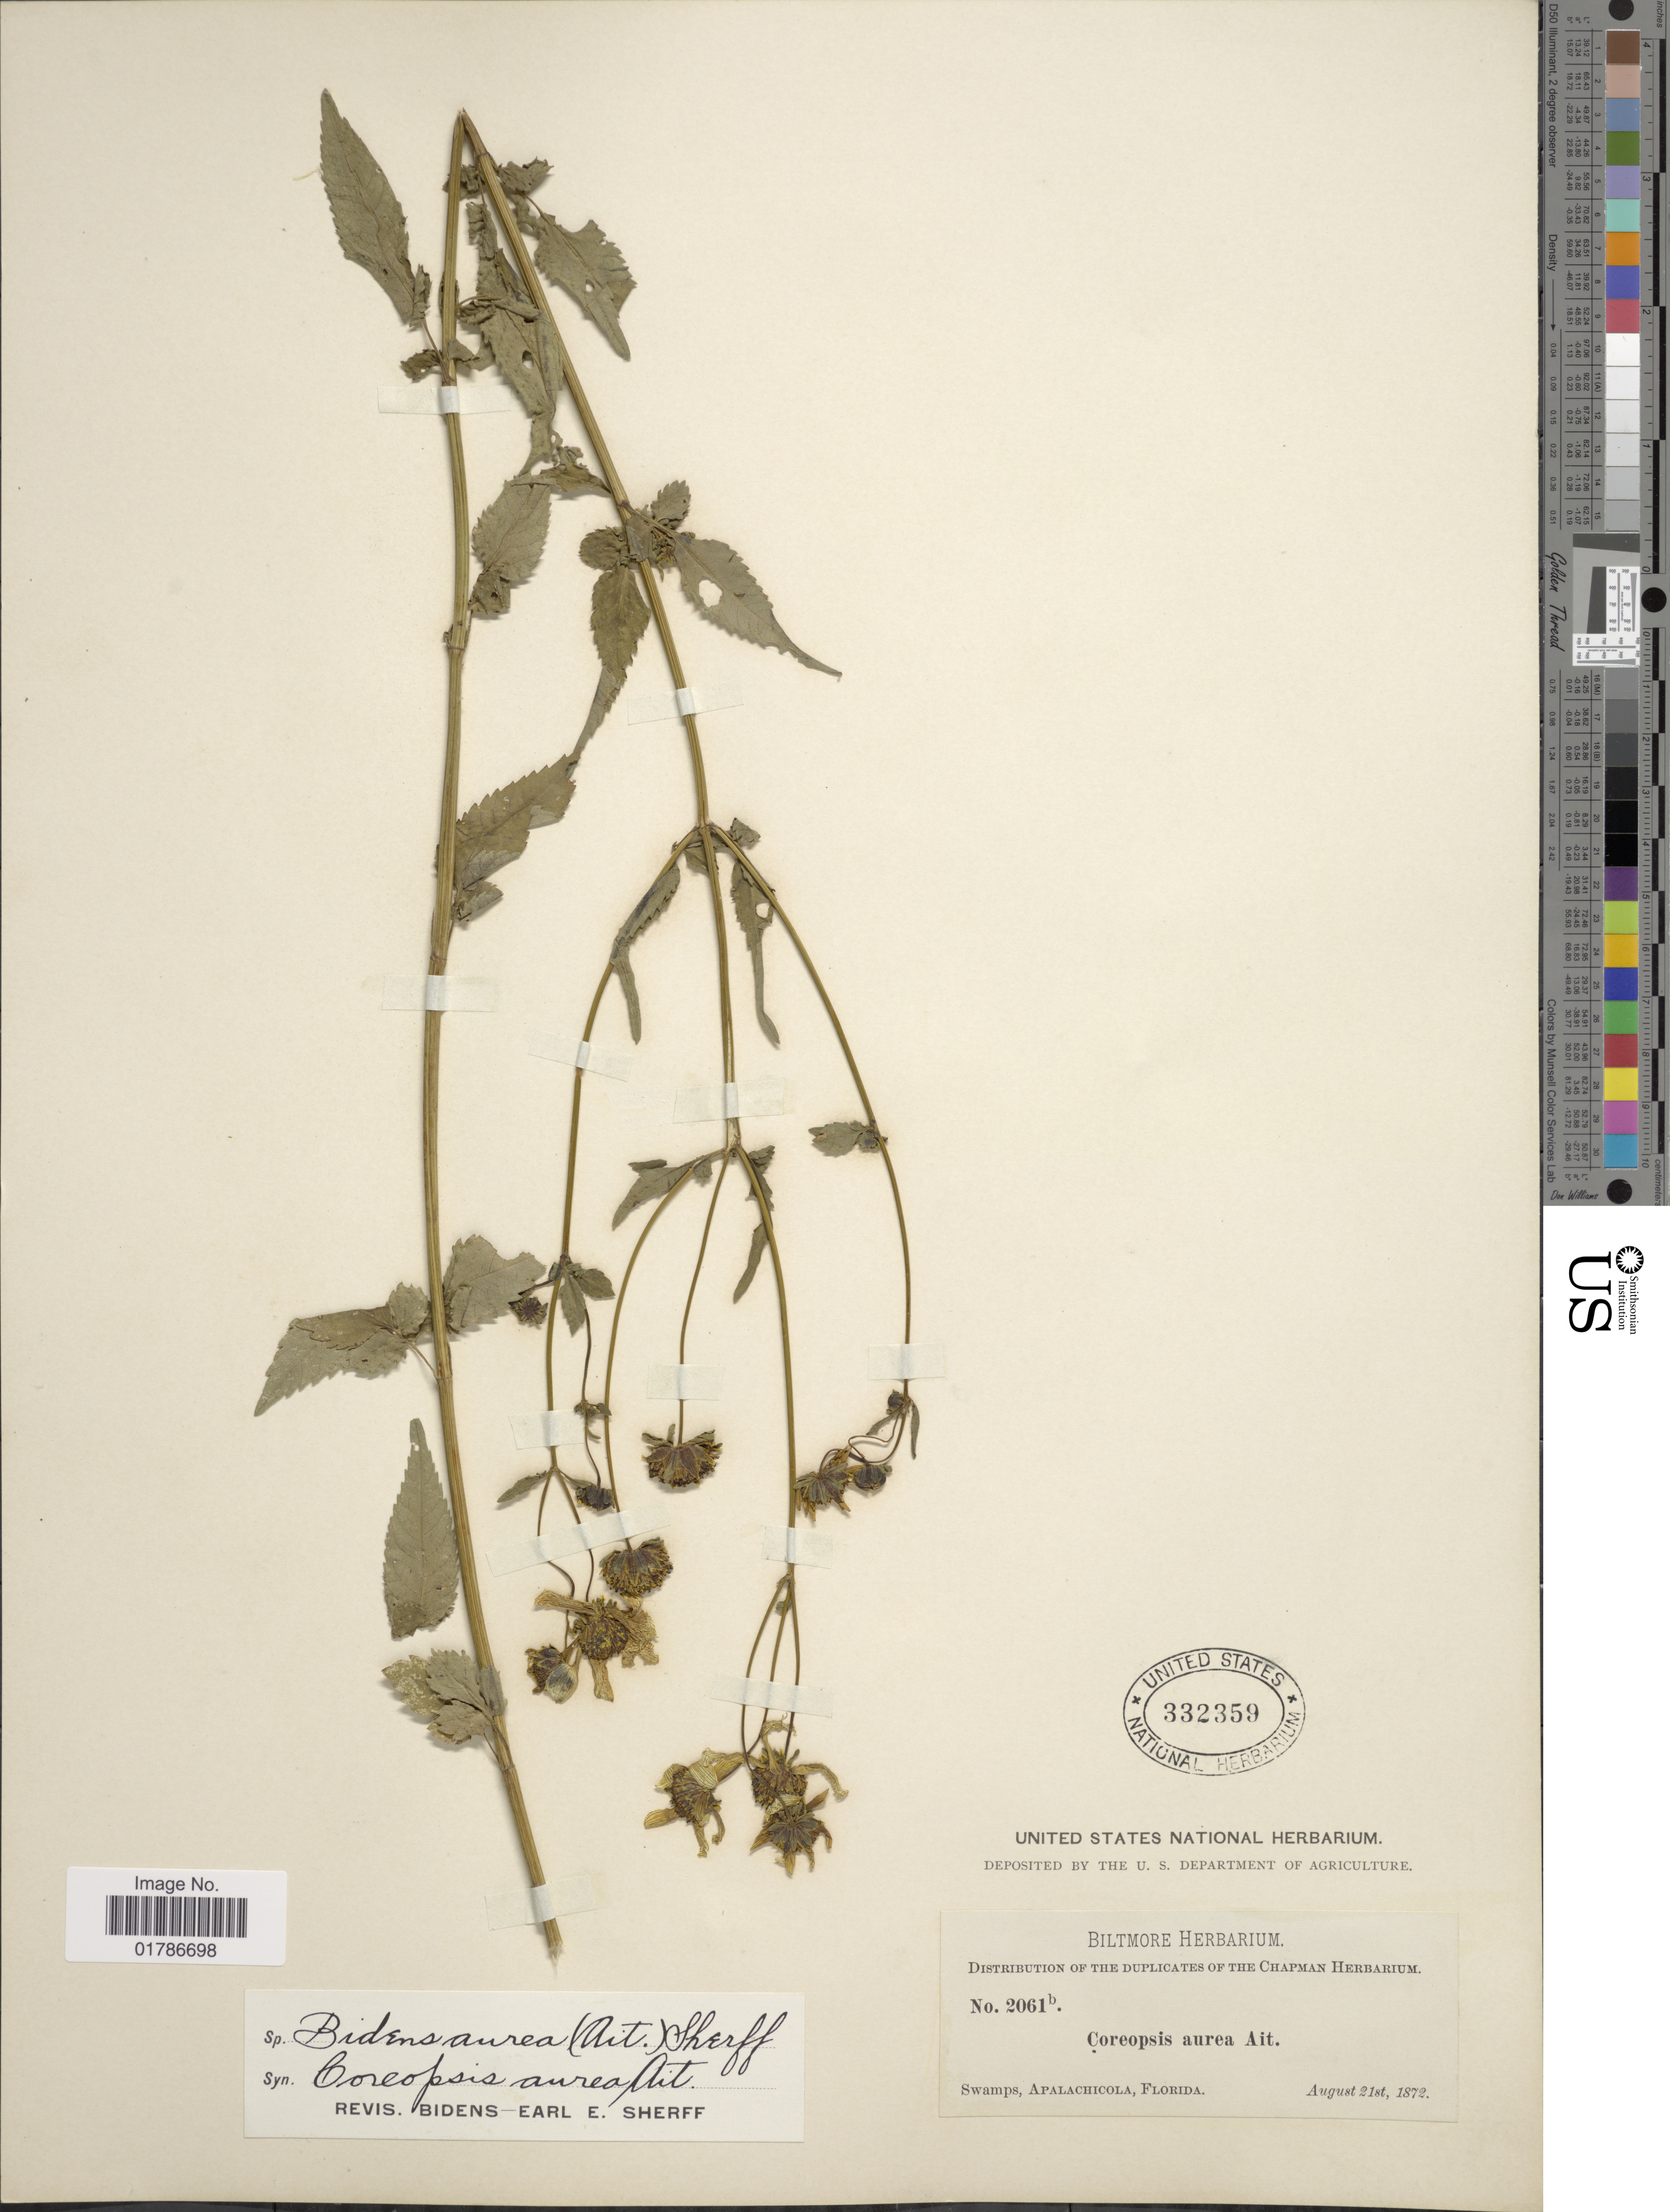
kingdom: Plantae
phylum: Tracheophyta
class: Magnoliopsida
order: Asterales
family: Asteraceae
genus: Bidens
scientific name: Bidens mitis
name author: (Michx.) Sherff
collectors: ex herb. Biltmore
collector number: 2061b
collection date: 1872-08-21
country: United States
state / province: Florida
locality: Apalachicola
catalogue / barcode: US 332359